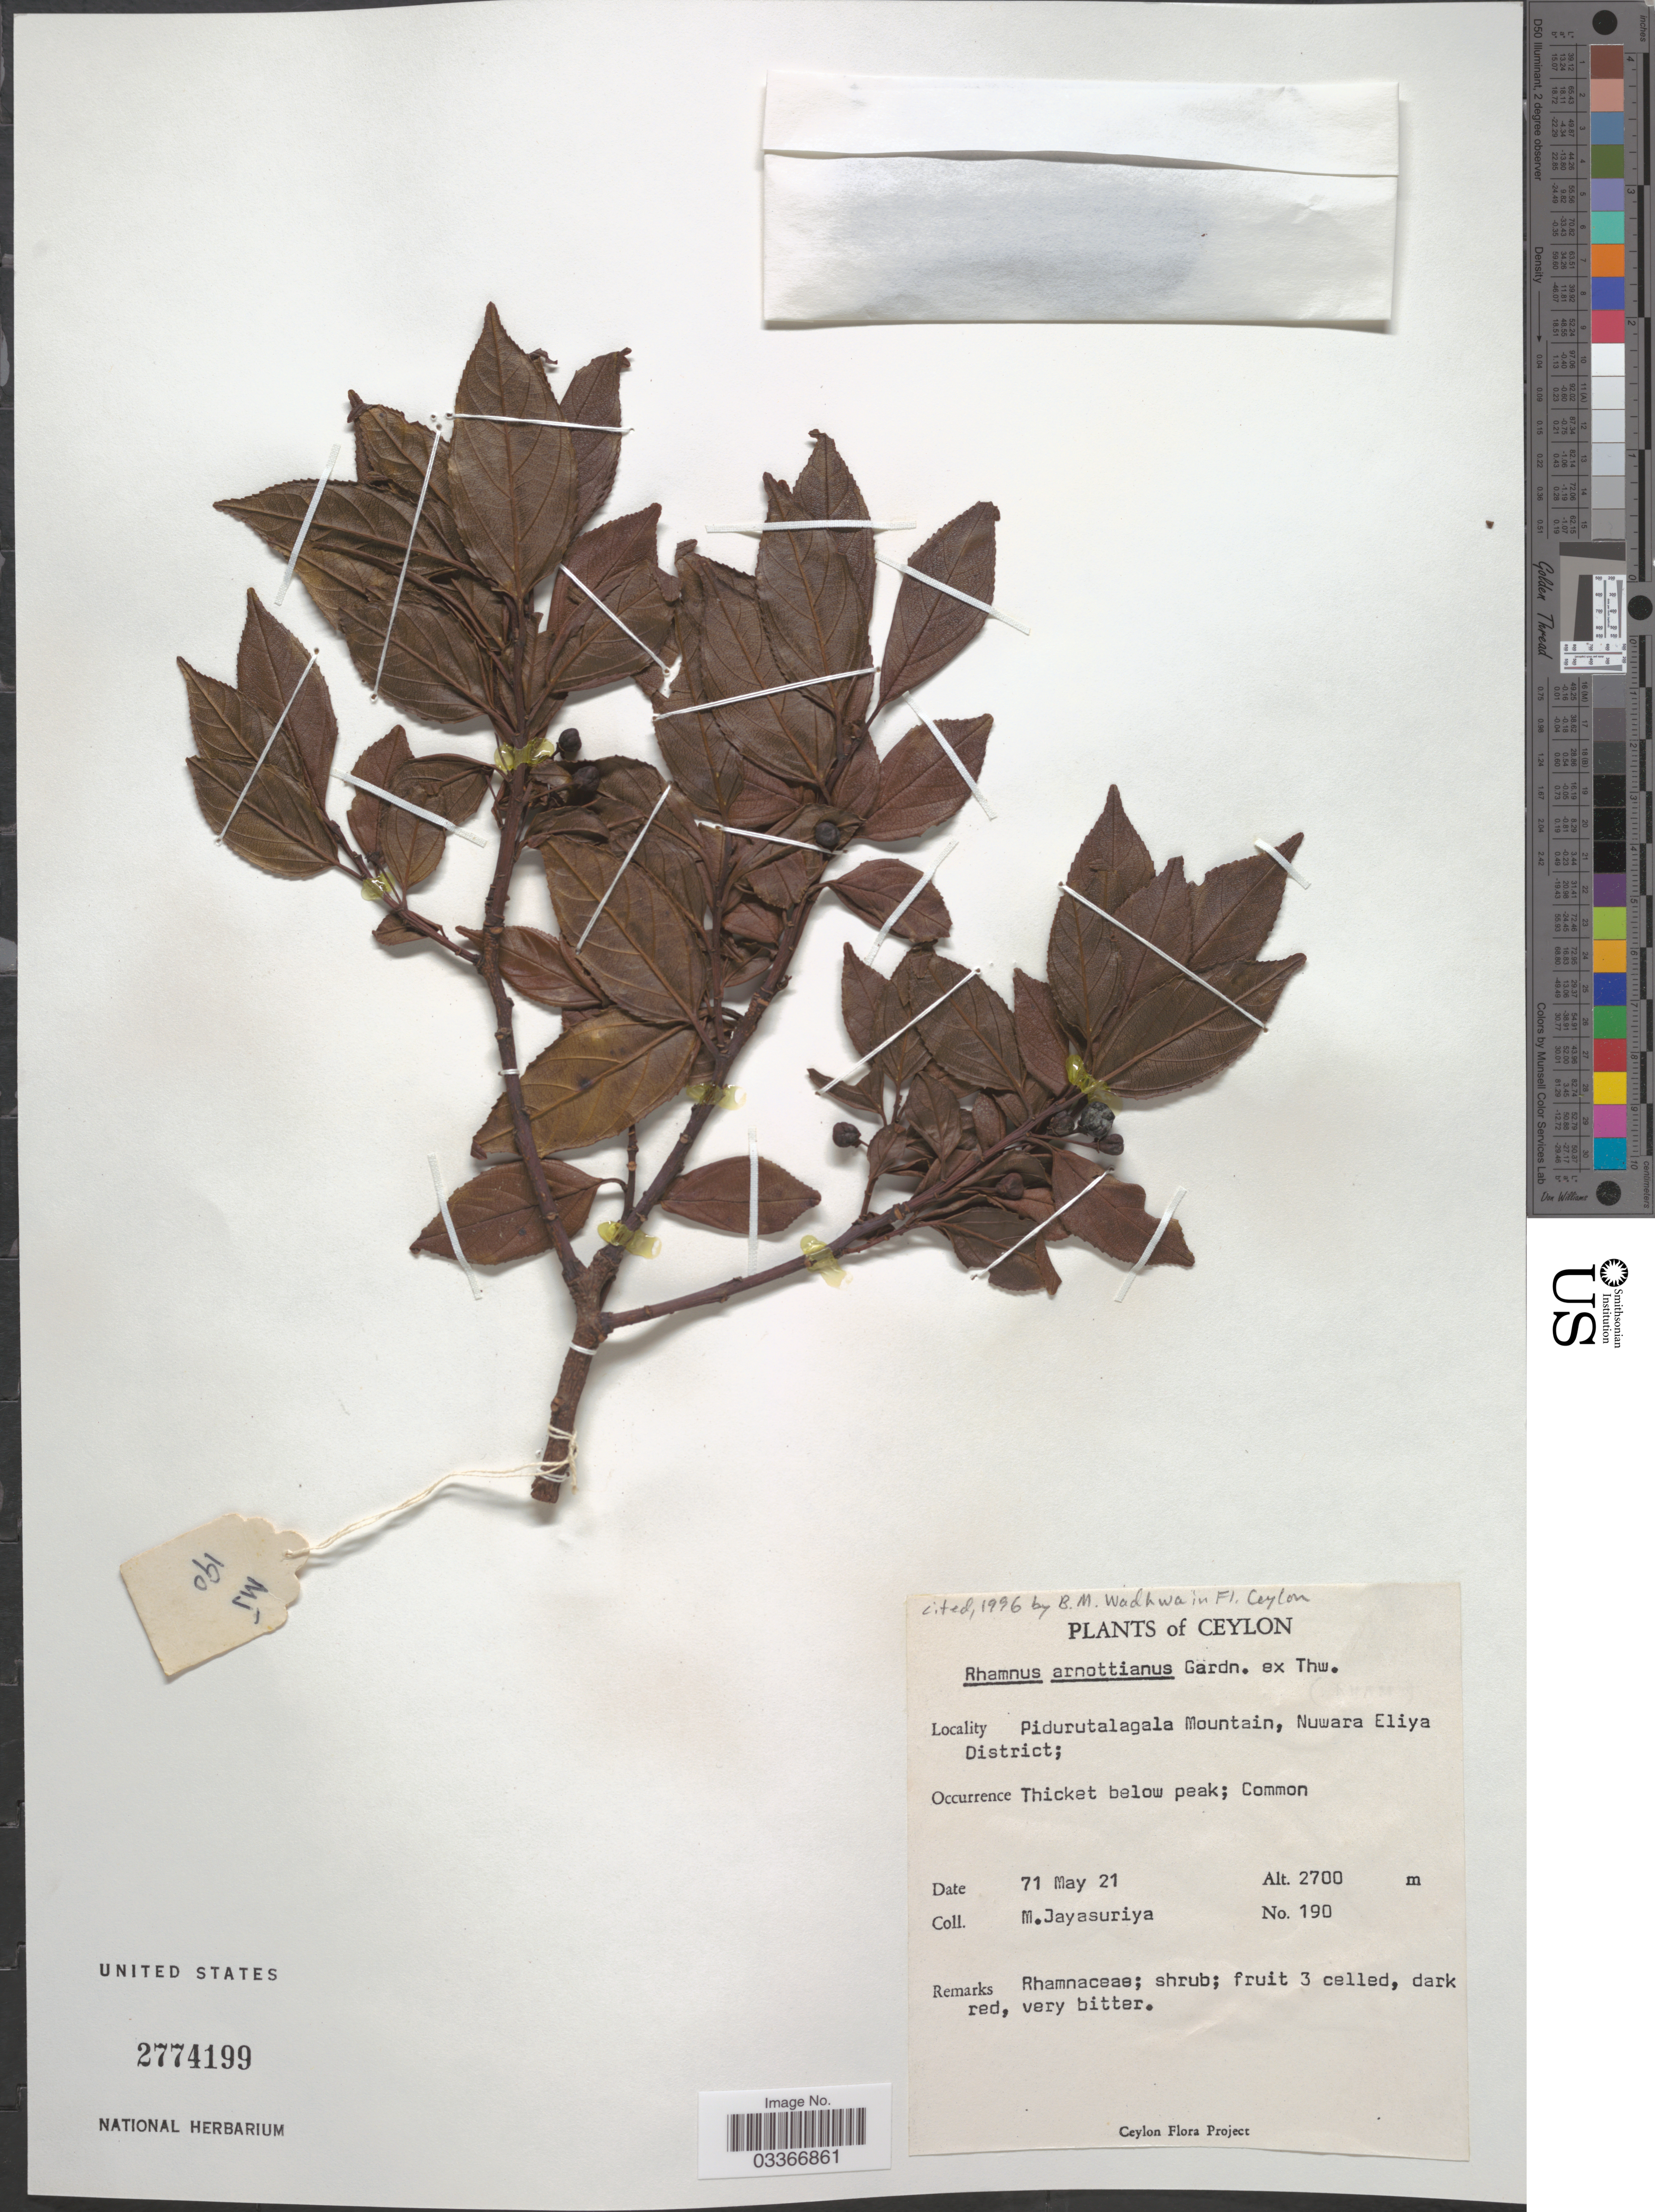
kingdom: Plantae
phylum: Tracheophyta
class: Magnoliopsida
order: Rosales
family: Rhamnaceae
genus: Rhamnus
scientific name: Rhamnus arnottiana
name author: Gardner ex Thwaites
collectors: M. Jayasuriya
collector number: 190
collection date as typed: Transcribed d/m/y: 21/5/71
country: Sri Lanka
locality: Ceylon. Pidurutalagala Mountains, Nuwara Eliya District.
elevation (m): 2700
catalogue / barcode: US 2774199